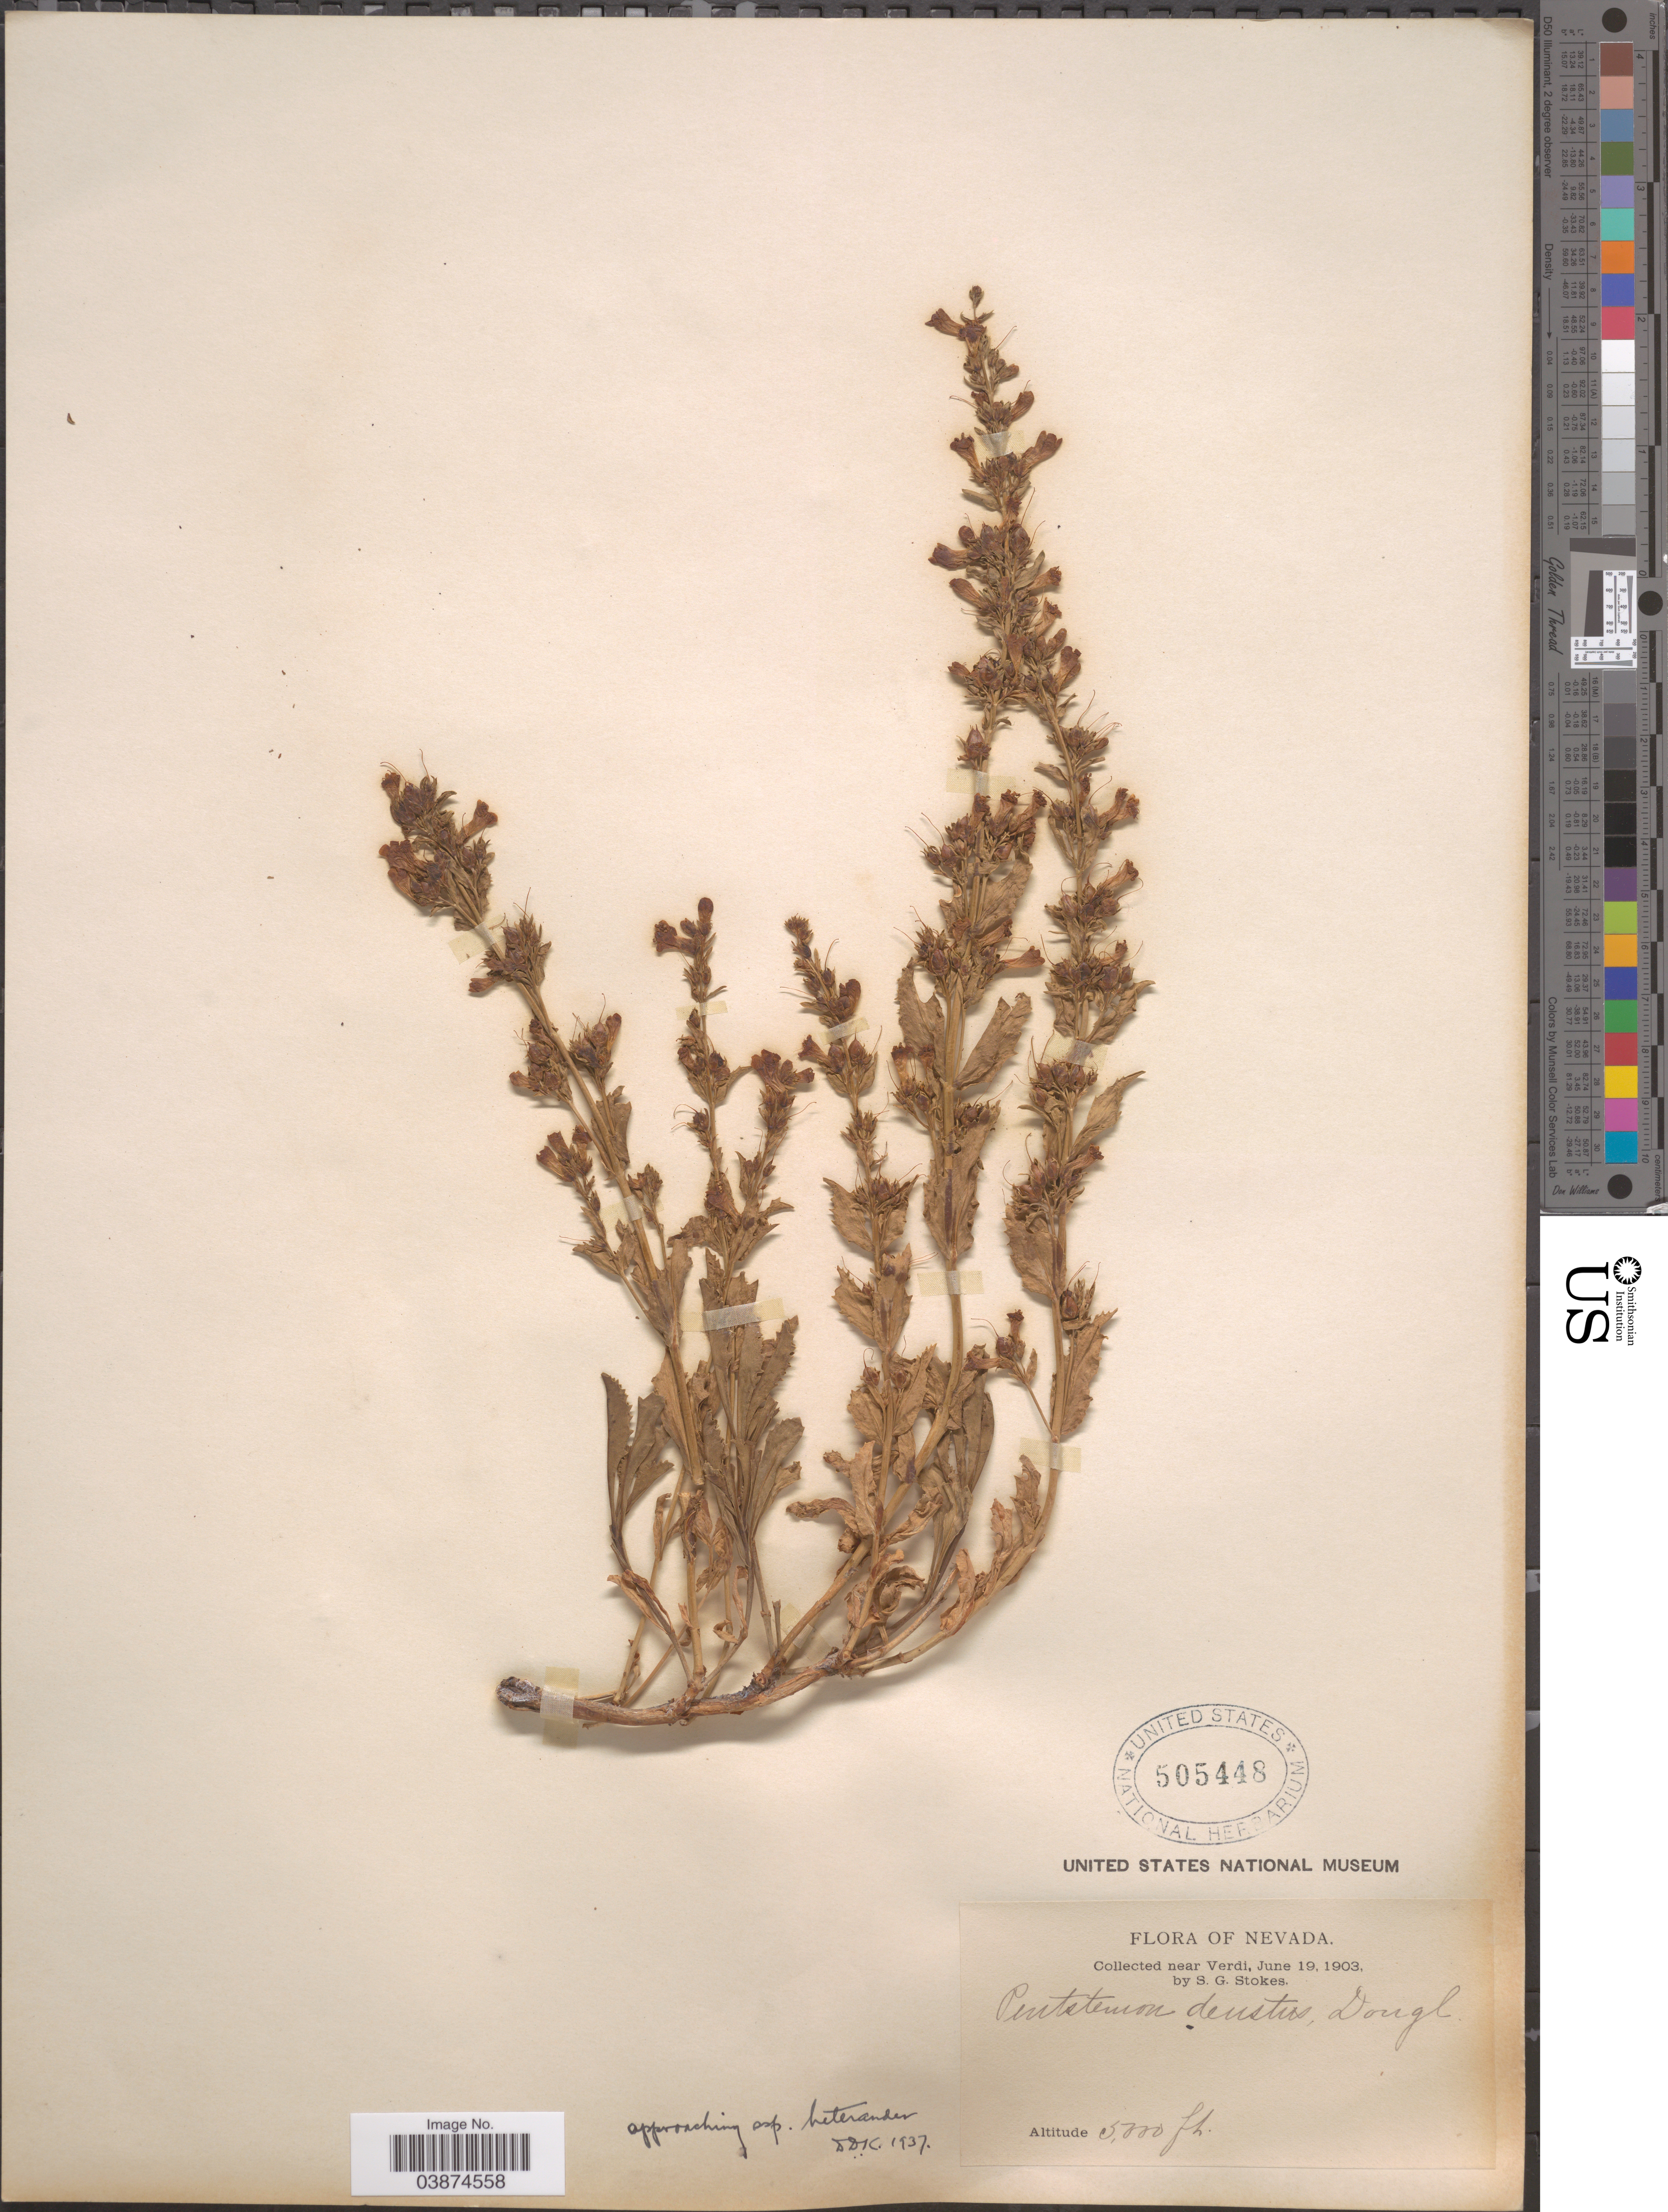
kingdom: Plantae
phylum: Tracheophyta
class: Magnoliopsida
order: Lamiales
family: Plantaginaceae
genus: Penstemon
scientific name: Penstemon deustus var. heterander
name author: (Torr. & A. Gray) Cronquist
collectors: S. G. Stokes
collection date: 1903-06-19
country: United States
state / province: Nevada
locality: Near Verdi.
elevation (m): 1524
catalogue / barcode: US 505448